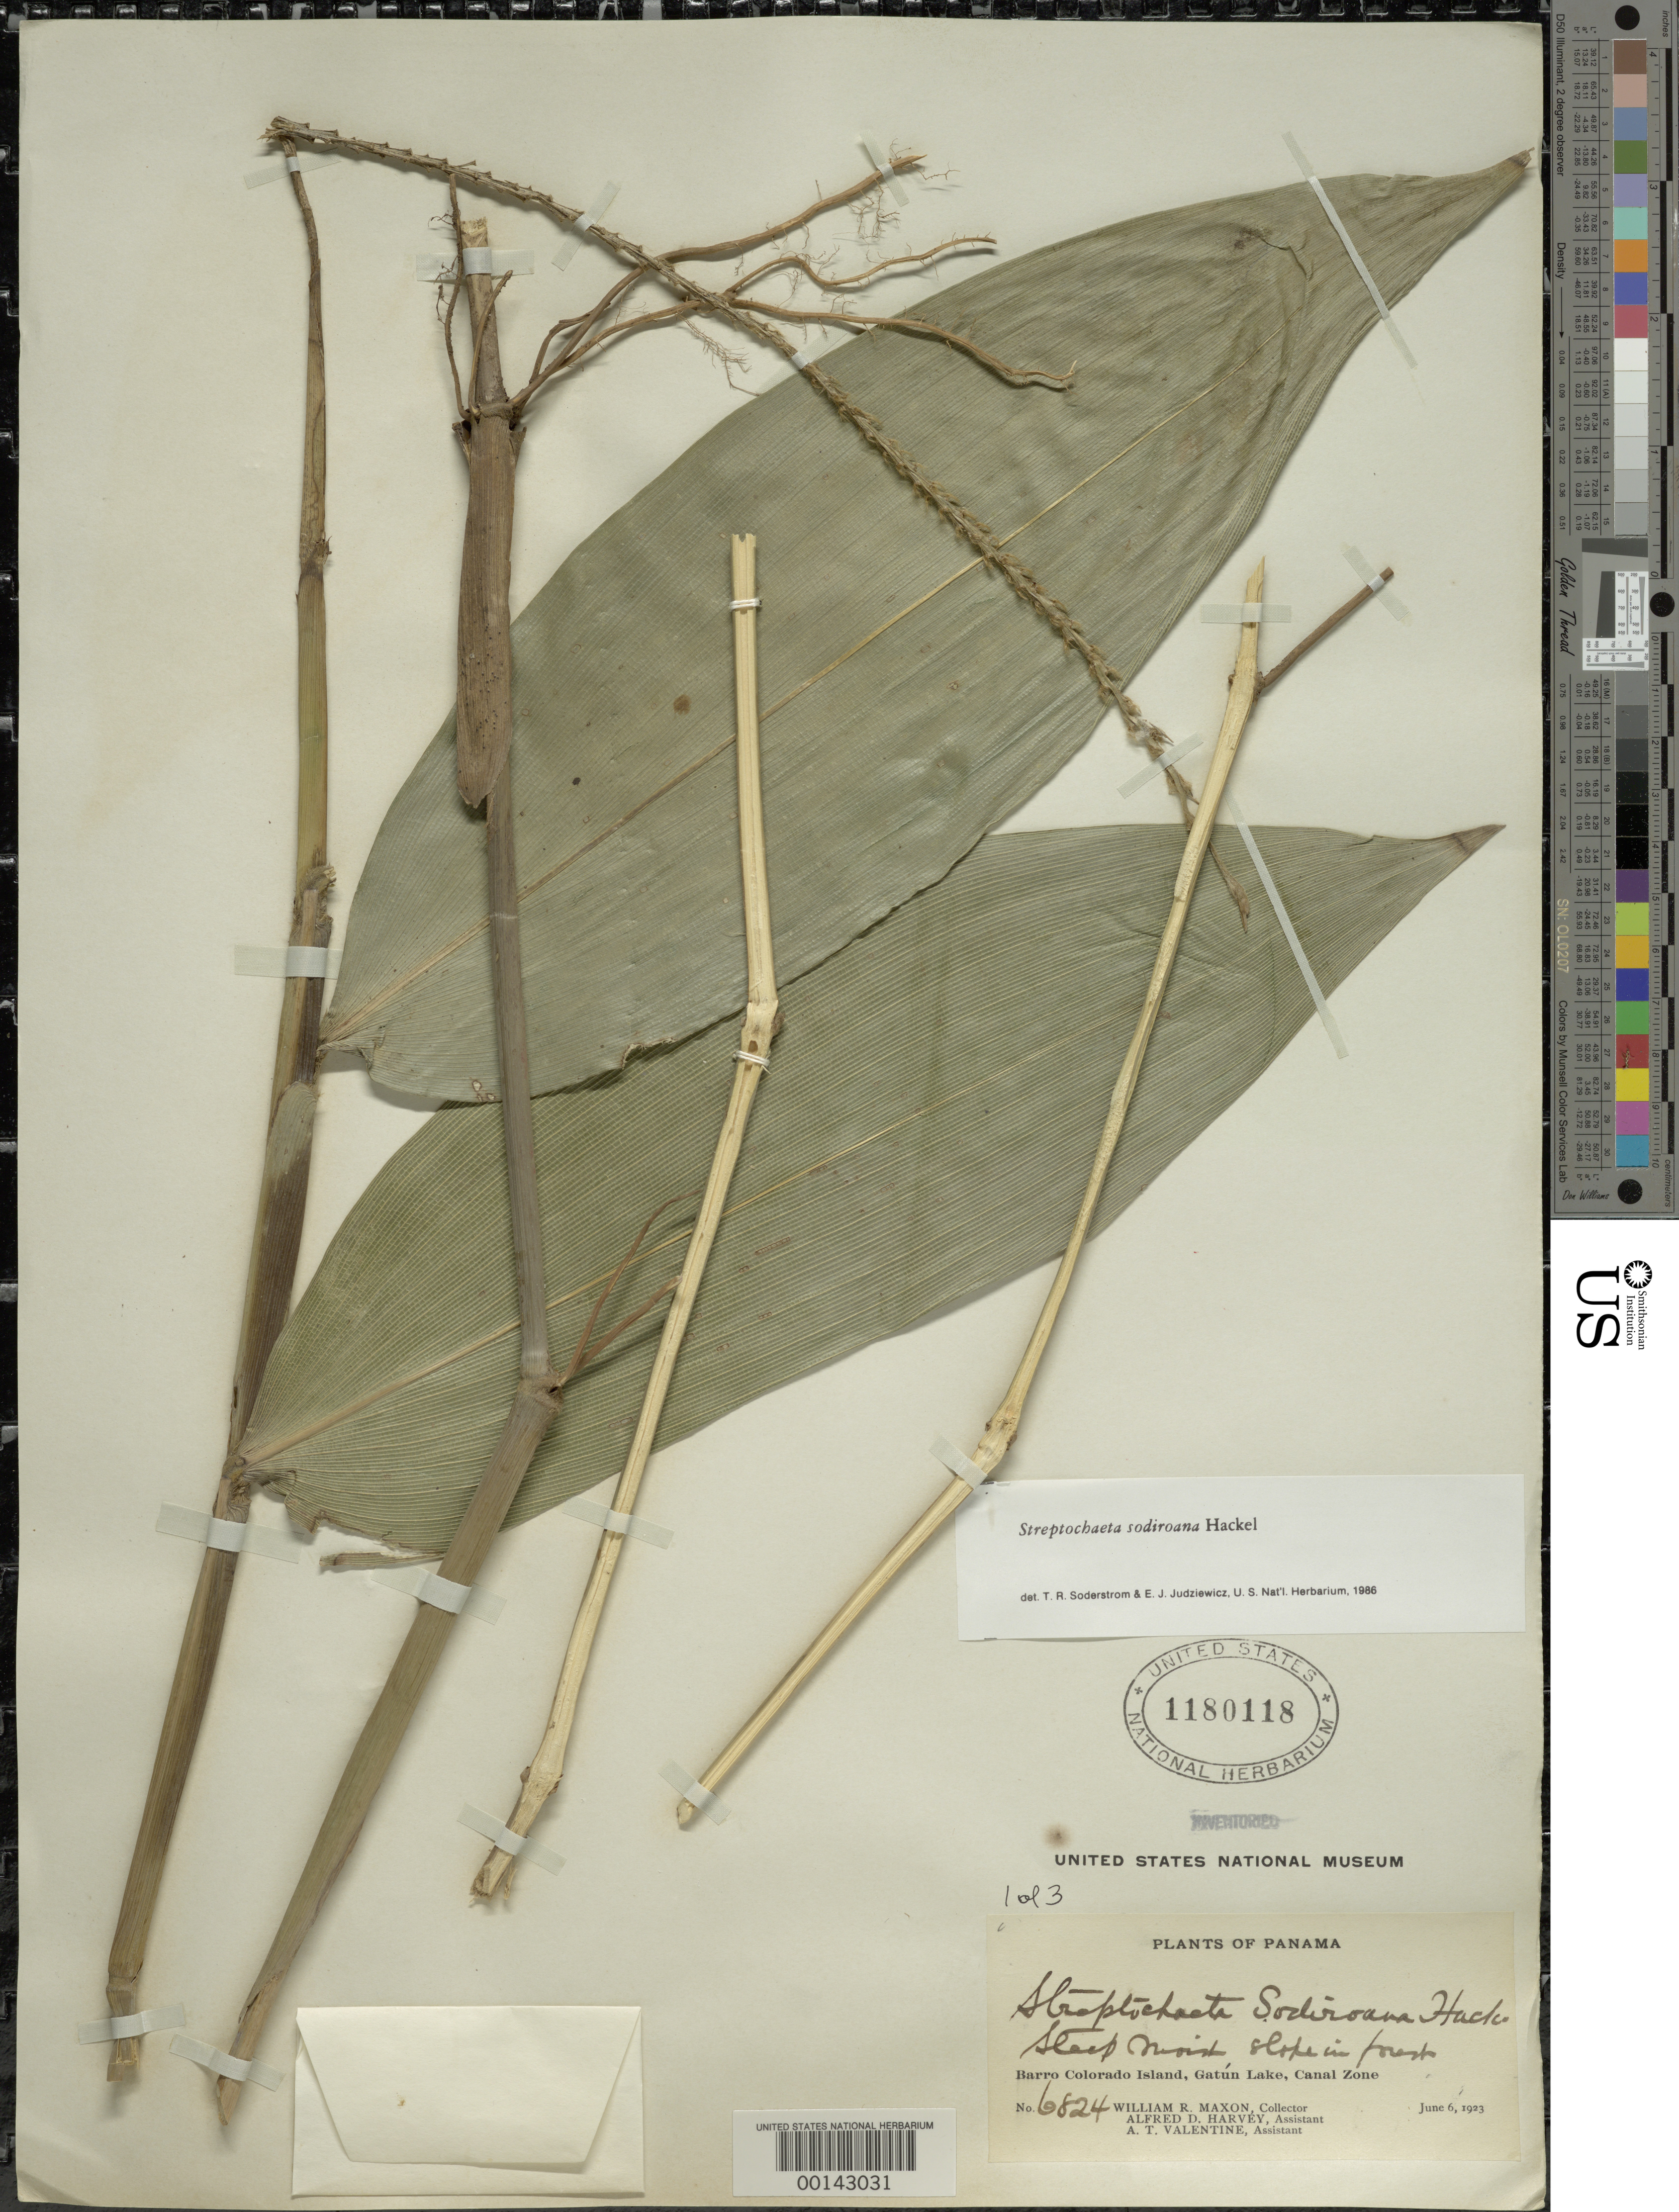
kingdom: Plantae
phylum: Tracheophyta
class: Liliopsida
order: Poales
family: Poaceae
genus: Streptochaeta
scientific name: Streptochaeta sodiroana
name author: Hack.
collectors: W. R. Maxon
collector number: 6824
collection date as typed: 06 Jun 1923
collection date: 1923-06-06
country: Panama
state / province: Panamá Oeste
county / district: Canal Zone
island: Barro Colorado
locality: Gatun Lake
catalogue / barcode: US 1180118